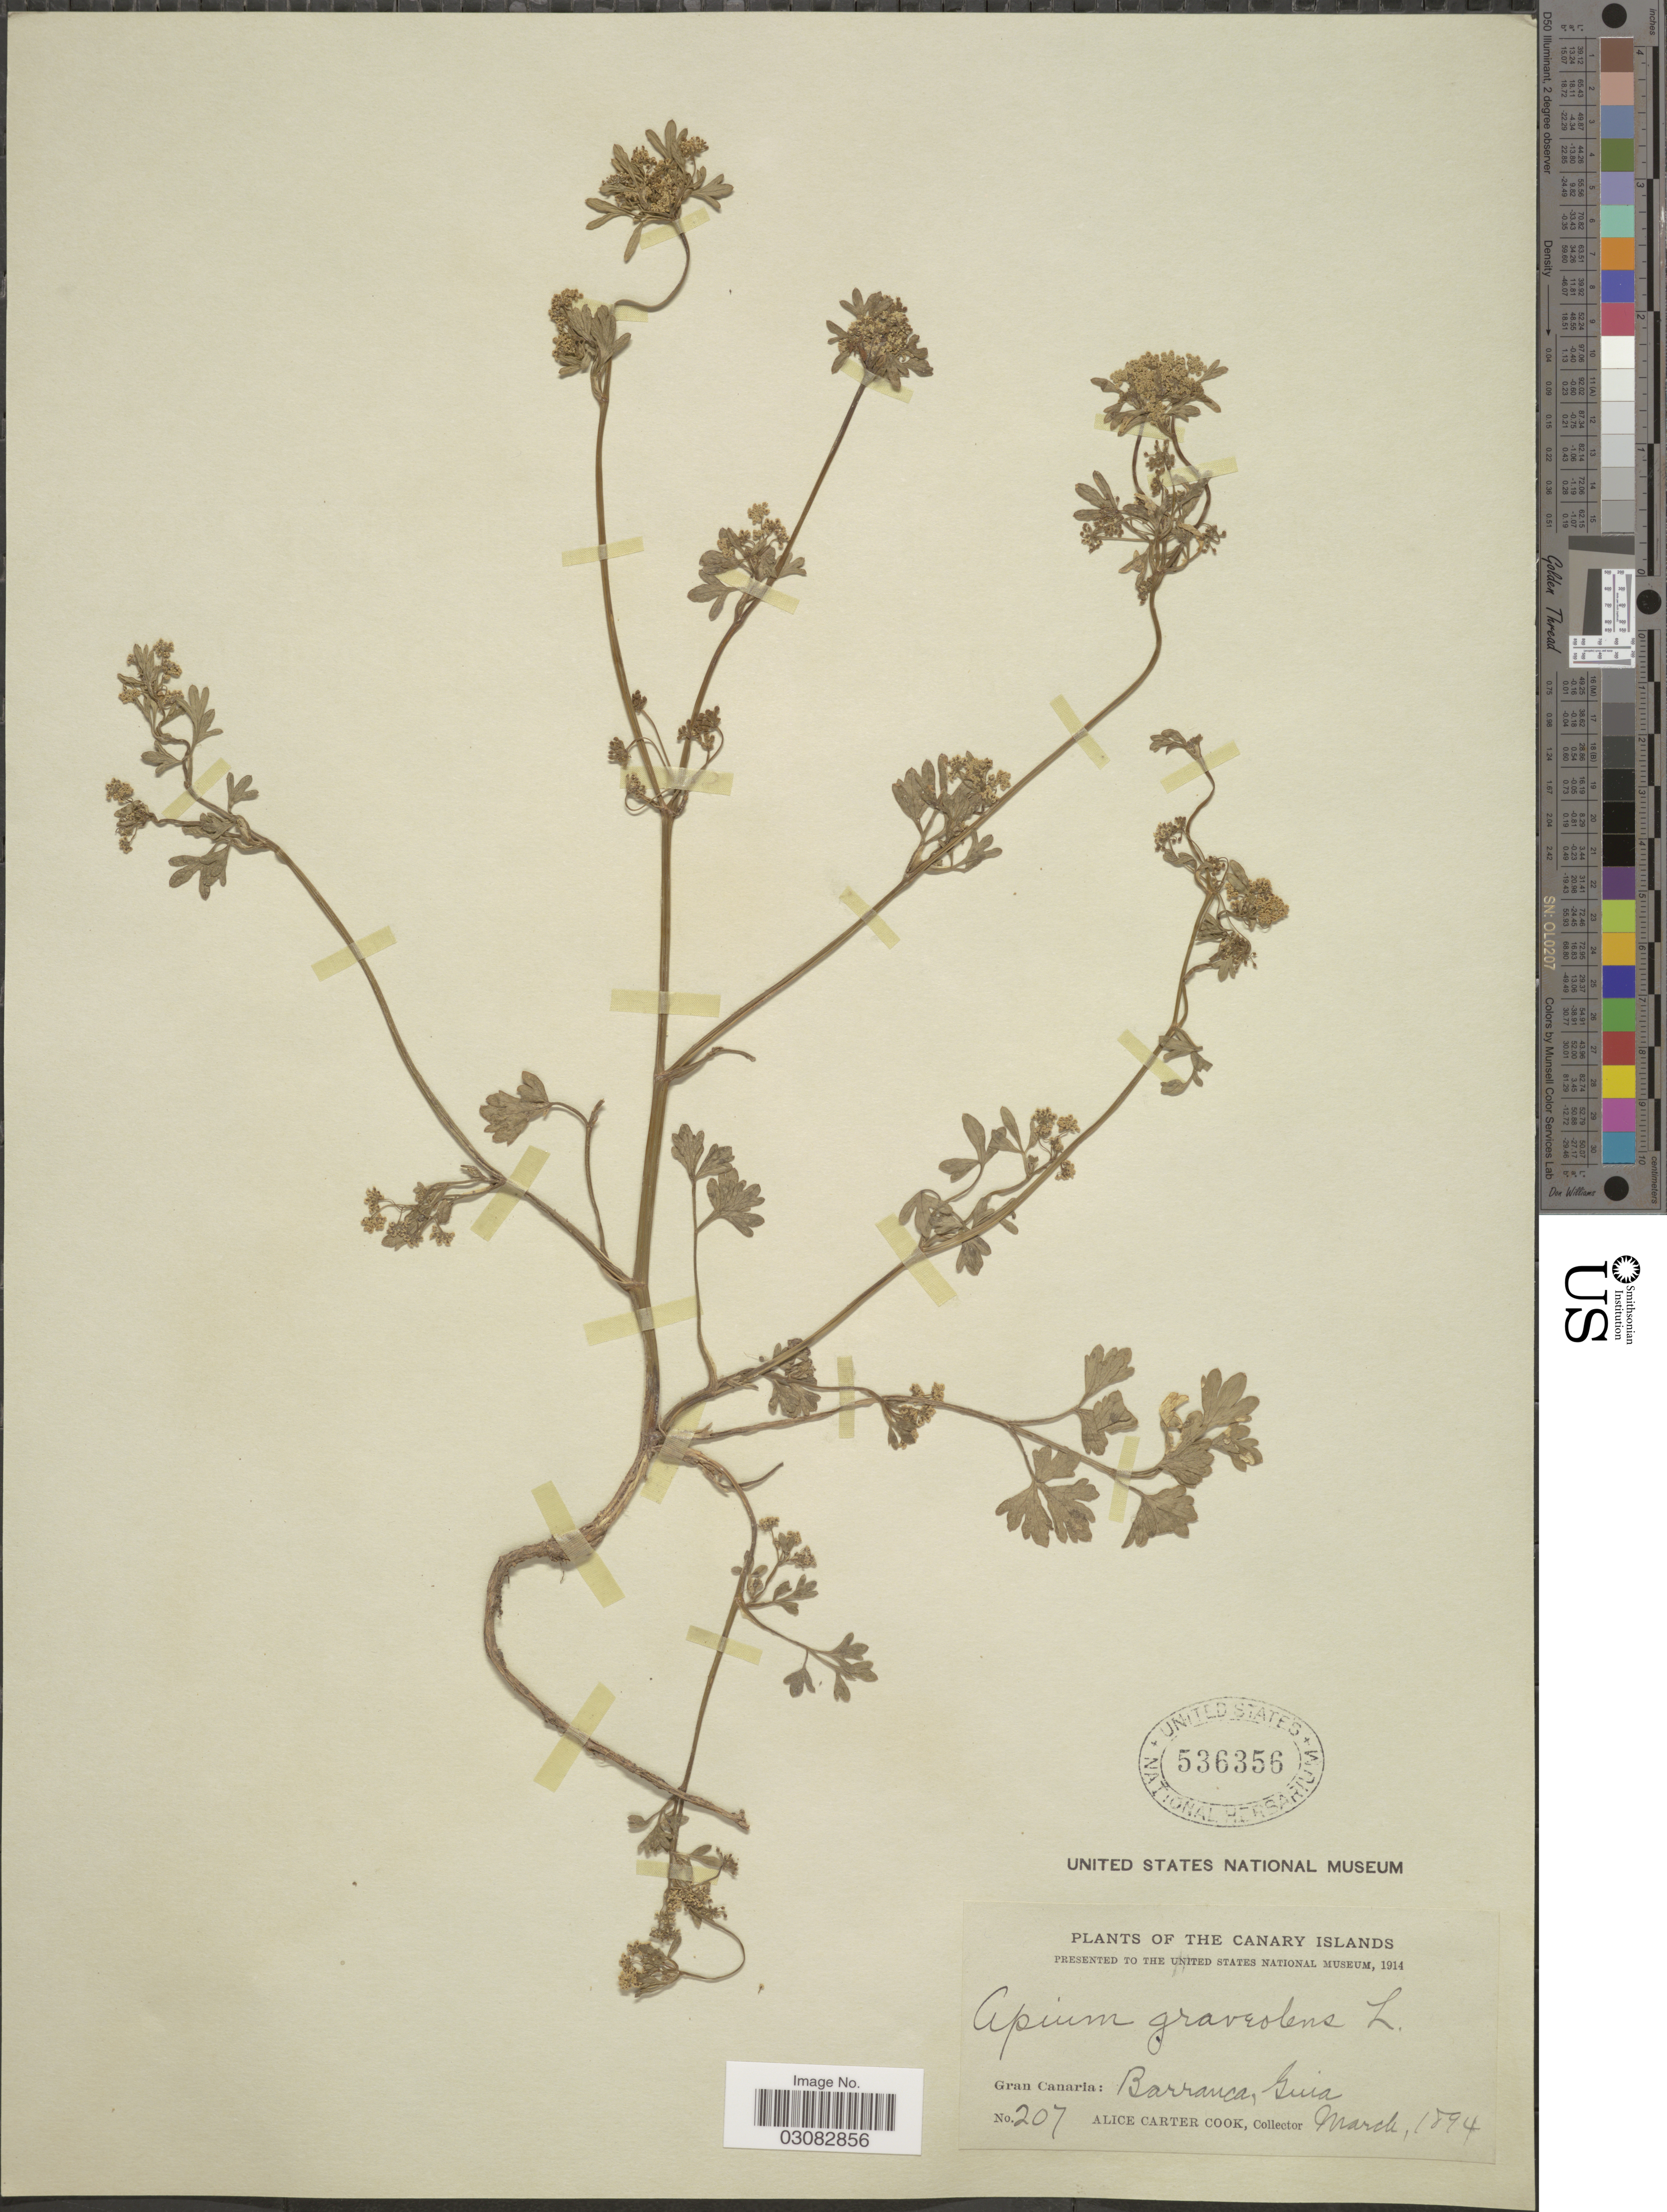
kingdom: Plantae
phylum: Tracheophyta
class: Magnoliopsida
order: Apiales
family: Apiaceae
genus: Apium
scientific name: Apium graveolens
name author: L.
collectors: Alice C. Cook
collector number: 207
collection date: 1894-03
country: Spain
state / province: Canarias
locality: The Canary Islands, Gran Canaria: Barranca, Guia.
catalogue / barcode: US 536356